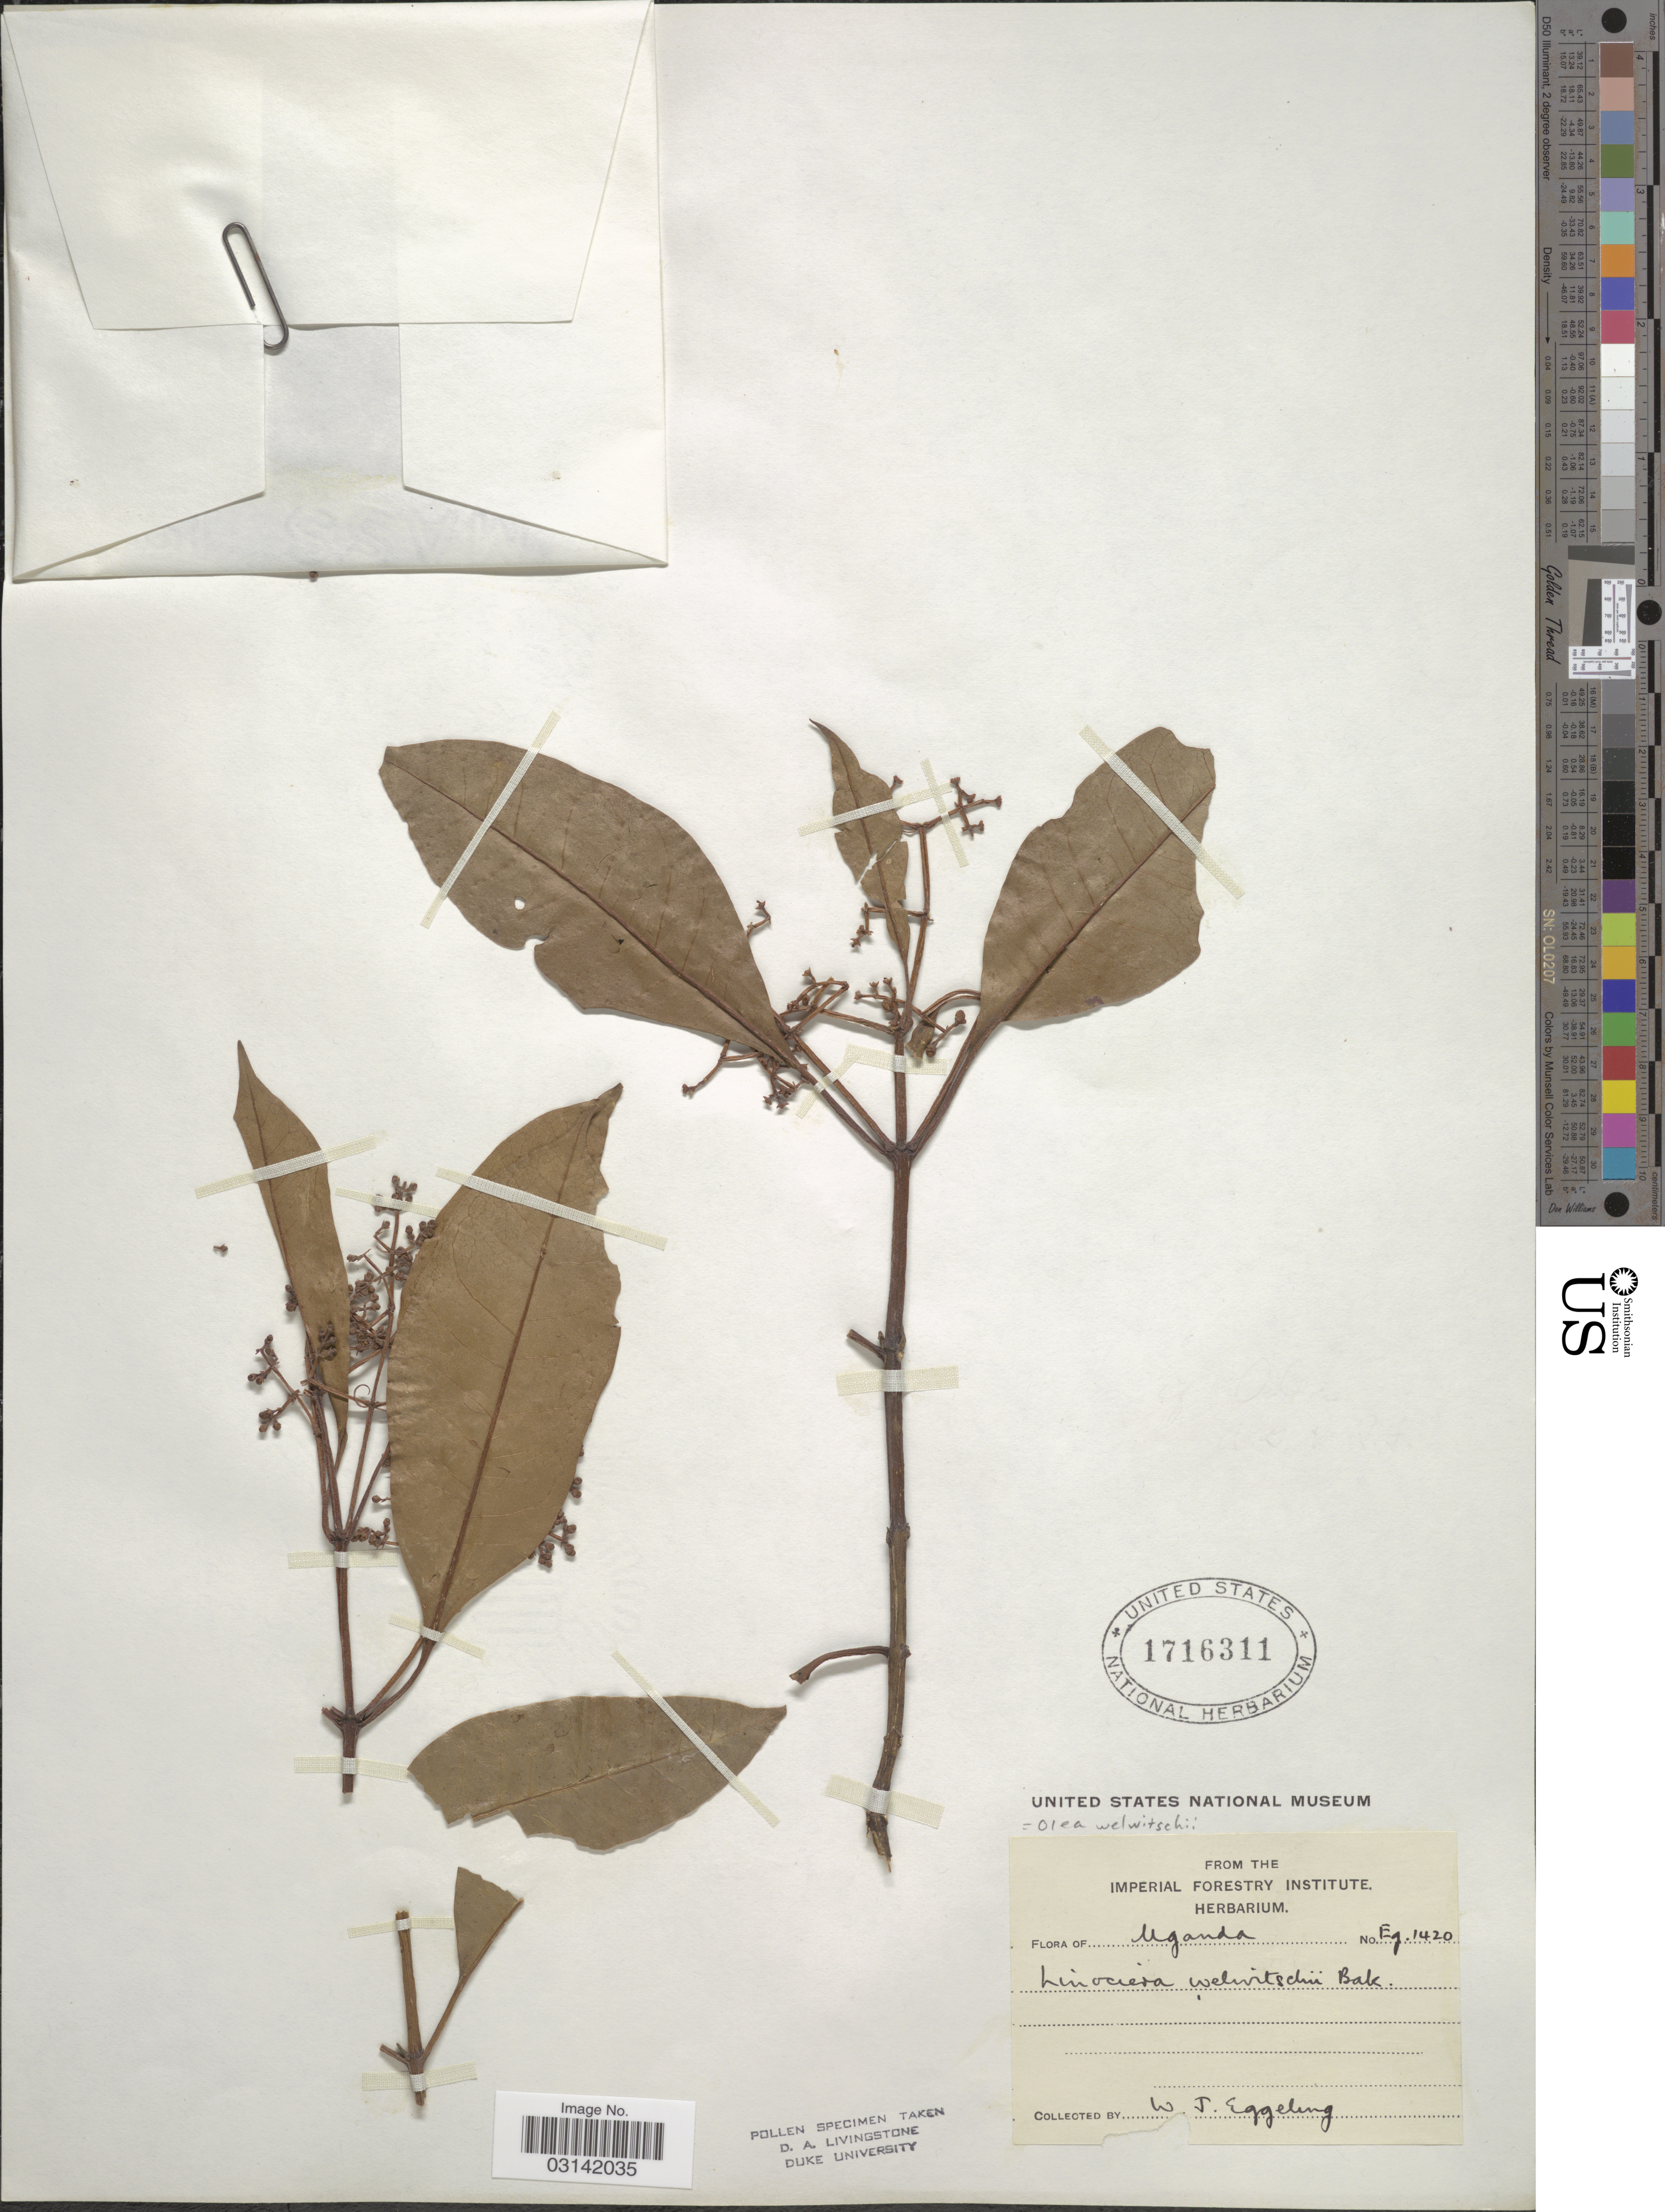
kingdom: Plantae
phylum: Tracheophyta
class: Magnoliopsida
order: Lamiales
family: Oleaceae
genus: Olea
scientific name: Olea welwitschii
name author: (Knobl.) Gilg & G. Schellenb.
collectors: W. Eggeling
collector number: Eg1420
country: Uganda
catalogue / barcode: US 1716311